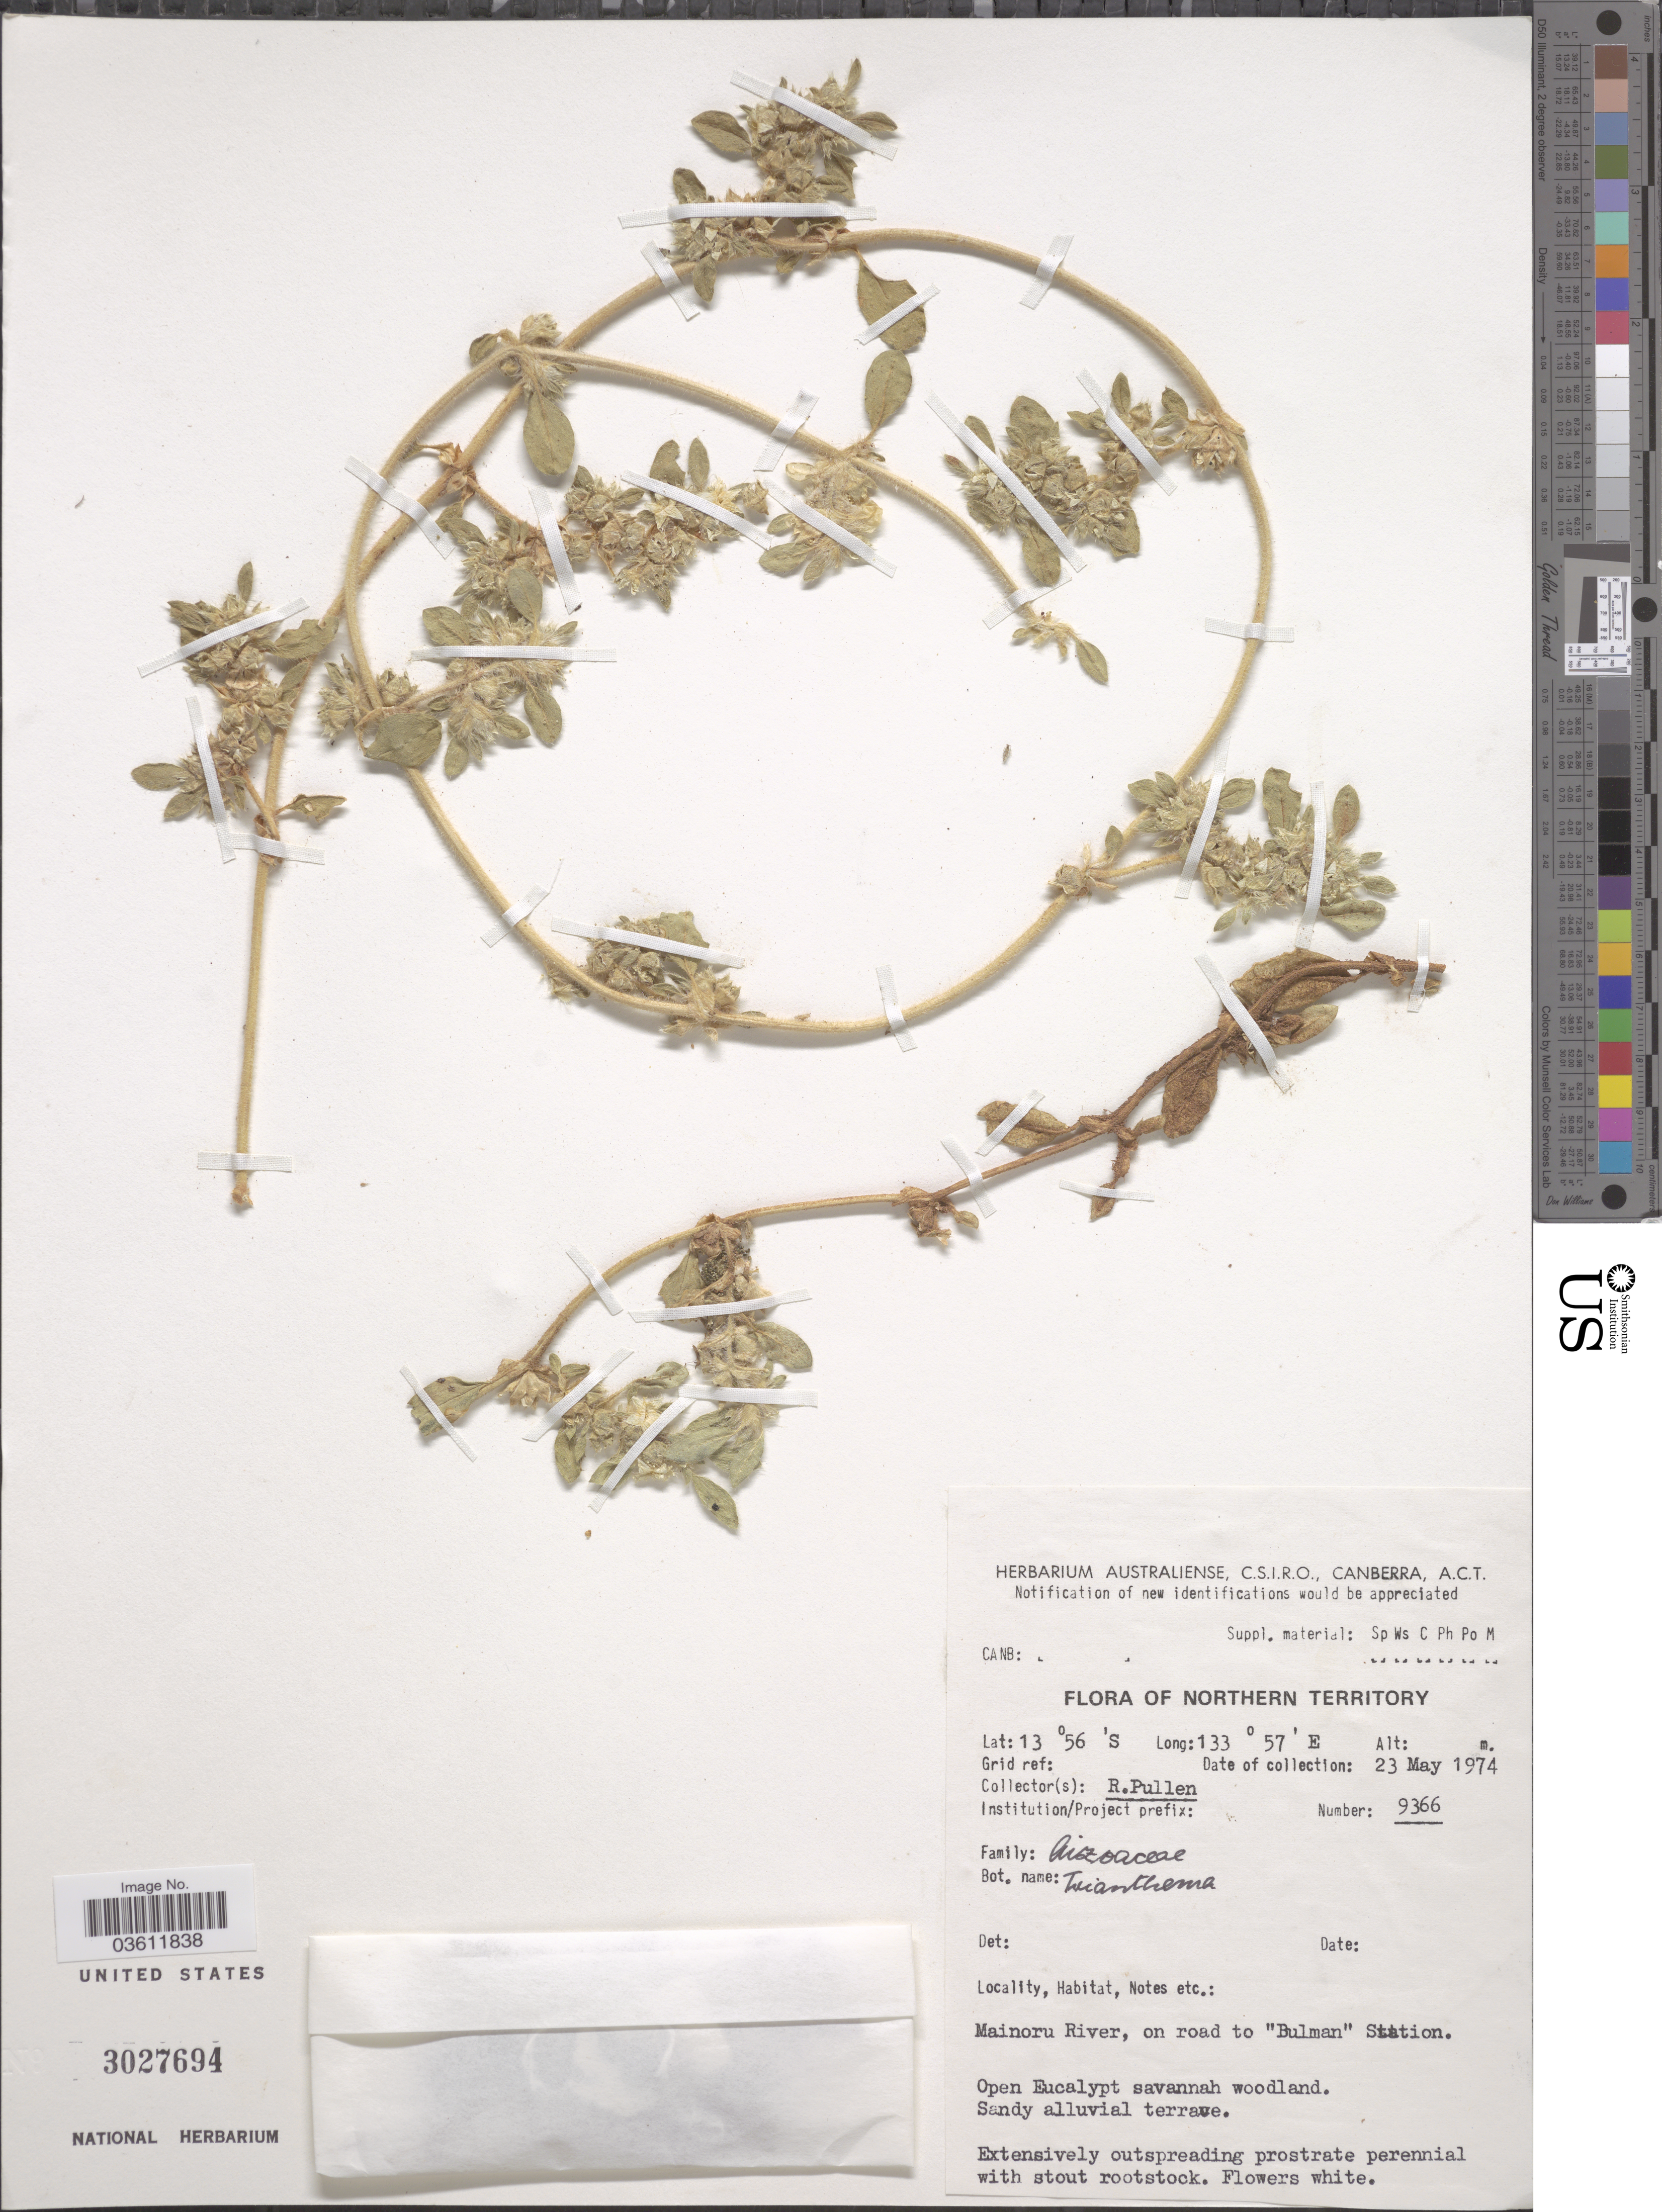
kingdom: Plantae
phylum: Tracheophyta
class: Magnoliopsida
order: Caryophyllales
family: Aizoaceae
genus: Trianthema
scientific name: Trianthema sp.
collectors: R. Pullen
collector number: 9366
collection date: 1974-05-23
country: Australia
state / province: Northern Territory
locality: Mainoru River, on road to "Bulman" Station.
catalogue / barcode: US 3027694